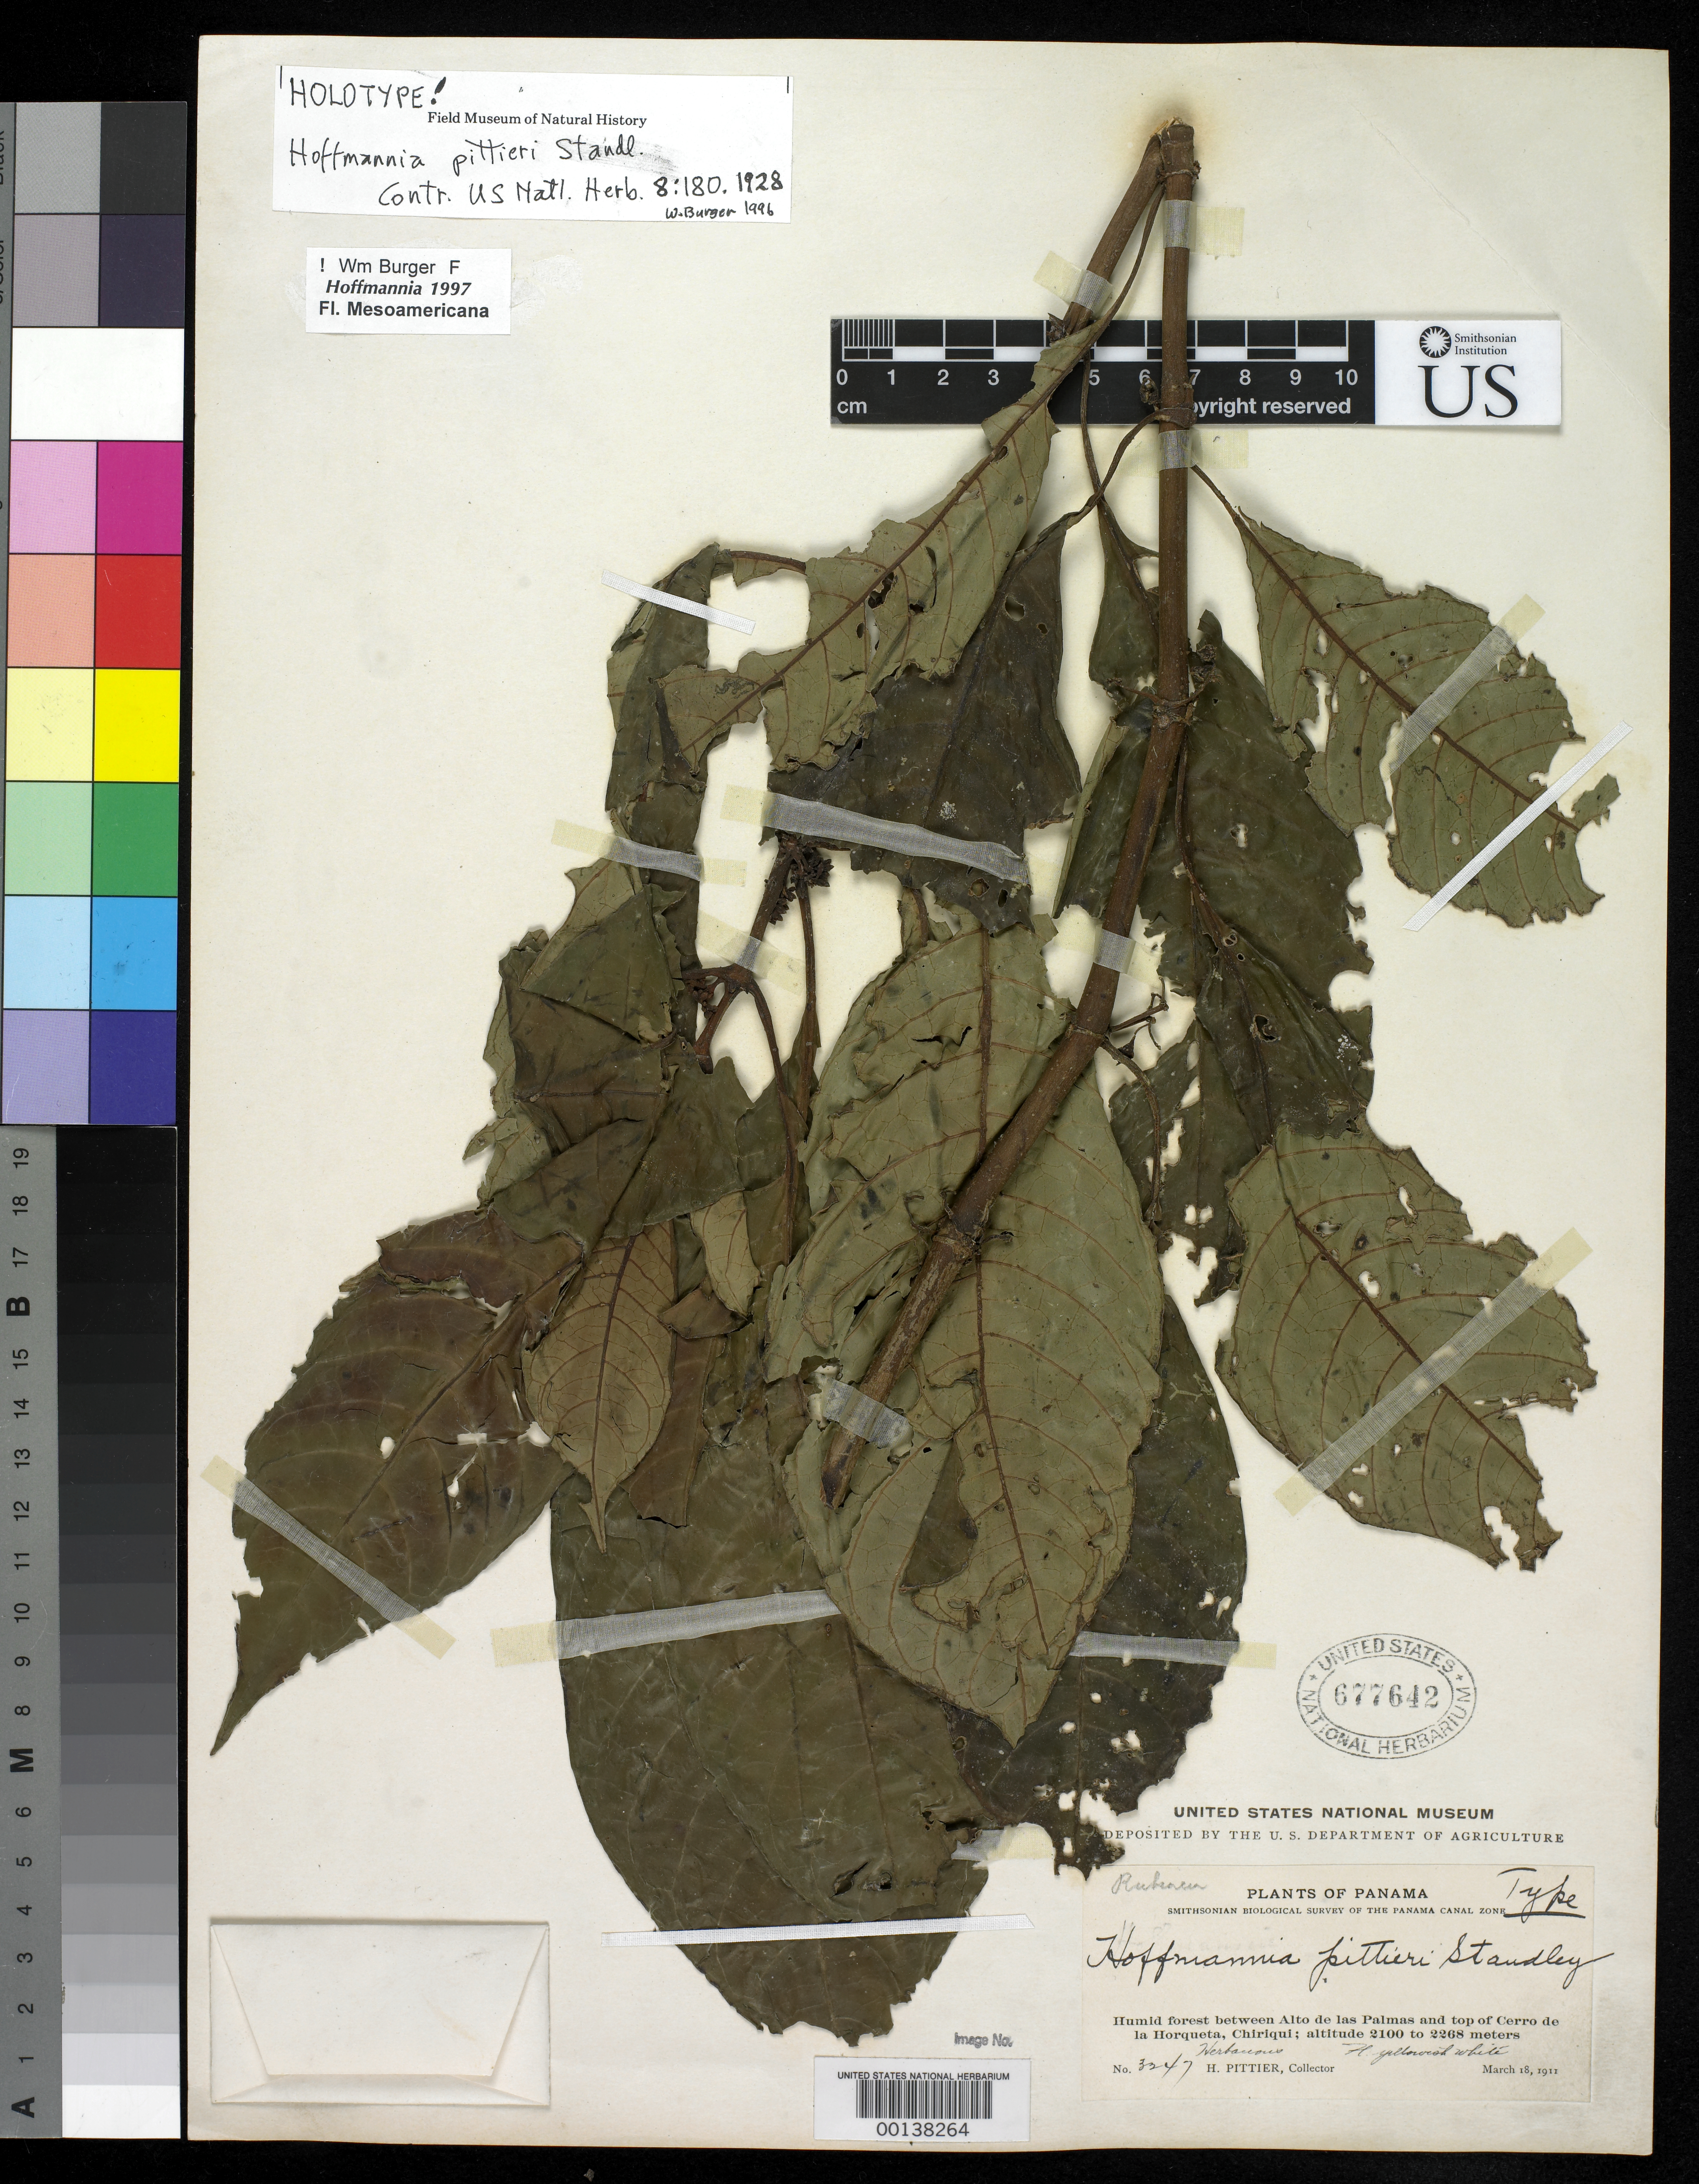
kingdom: Plantae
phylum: Tracheophyta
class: Magnoliopsida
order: Gentianales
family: Rubiaceae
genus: Hoffmannia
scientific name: Hoffmannia pittieri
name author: Standl.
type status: Holotype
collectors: H. F. Pittier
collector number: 3247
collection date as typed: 18 Mar 1911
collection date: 1911-03-18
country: Panama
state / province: Chiriquí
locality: Between Alto de Las Palmas and top of Cerro de La Horqueta.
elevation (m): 2100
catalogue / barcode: US 677642